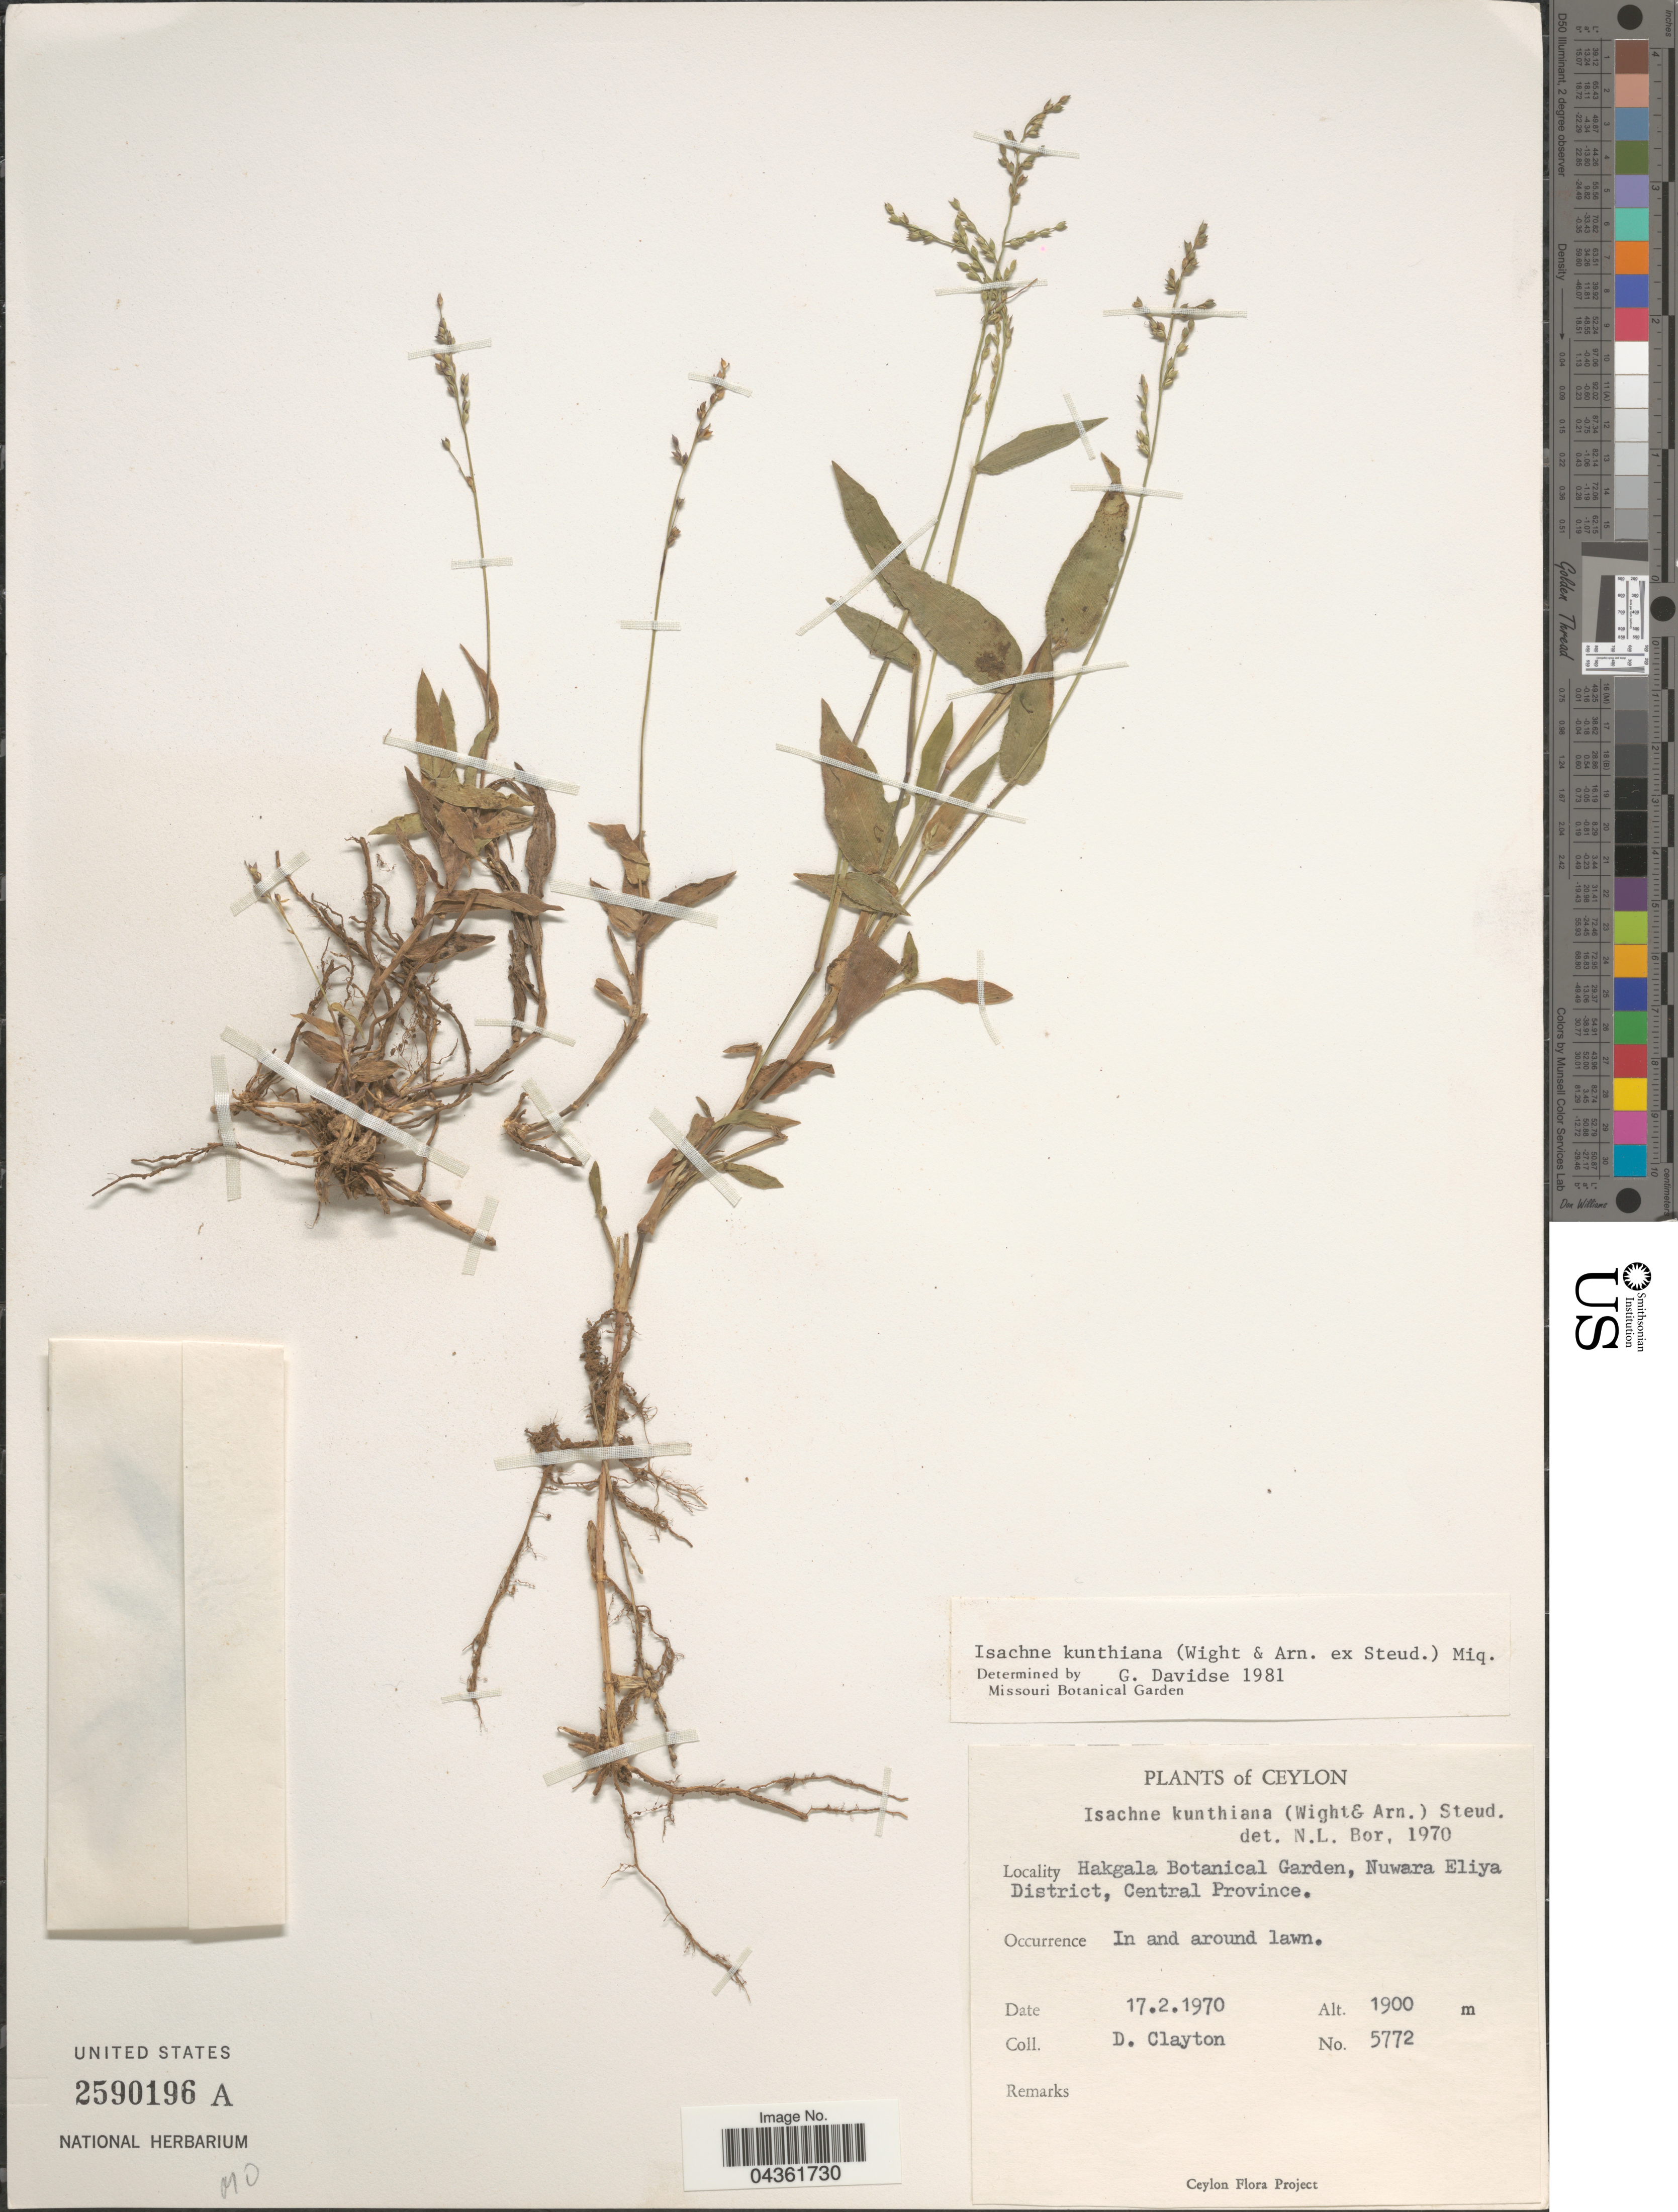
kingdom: Plantae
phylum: Tracheophyta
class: Liliopsida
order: Poales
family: Poaceae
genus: Isachne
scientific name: Isachne kunthiana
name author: (Wight & Arn. ex Steud.) Miq.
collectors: D. Clayton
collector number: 5772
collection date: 1970-02-17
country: Sri Lanka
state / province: Central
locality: Ceylon. Hakgala Botanical Garden, Nuwara Eliya District.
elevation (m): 1900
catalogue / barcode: US 2590196A